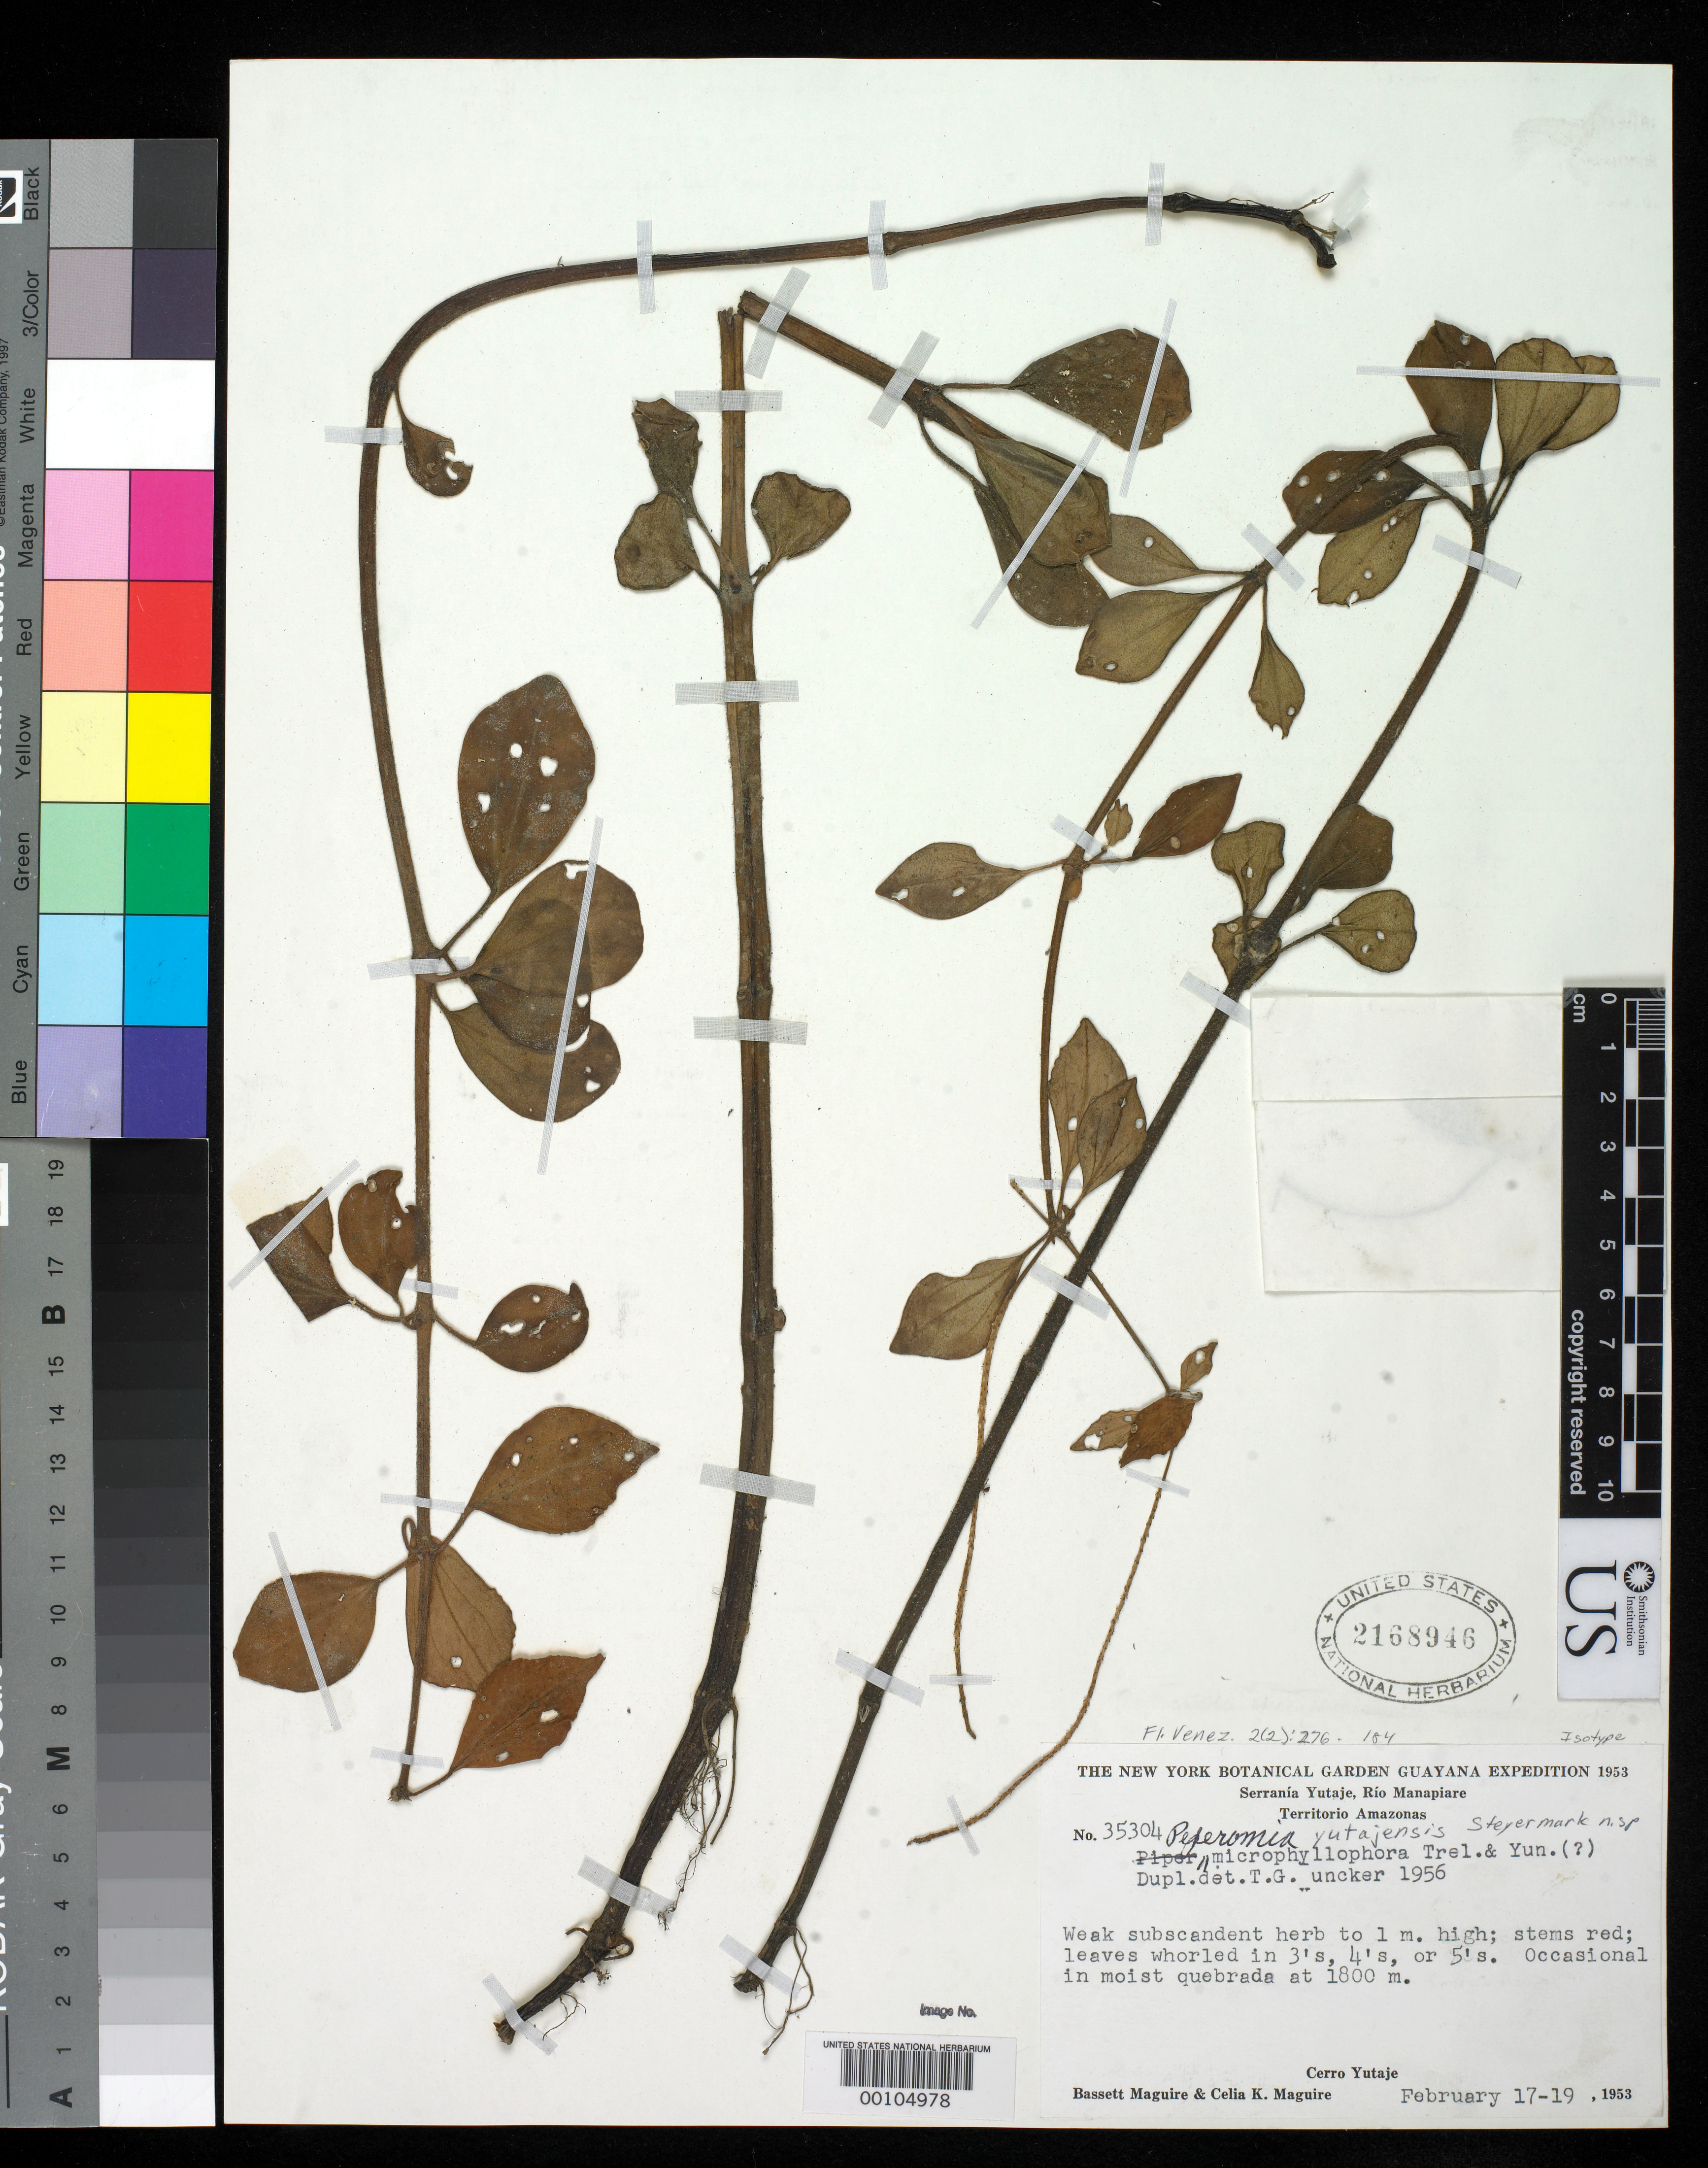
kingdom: Plantae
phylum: Tracheophyta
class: Magnoliopsida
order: Piperales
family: Piperaceae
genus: Peperomia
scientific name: Peperomia yutajensis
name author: Steyerm.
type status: Isotype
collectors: B. Maguire & C. K. Maguire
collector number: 35304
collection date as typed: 17 Feb 1953 to 19 Feb 1953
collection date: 1953-02-17/1953-02-19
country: Venezuela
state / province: Amazonas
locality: Serrania Yutaje, Rio Manapiare.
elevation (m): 1800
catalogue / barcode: US 2168946